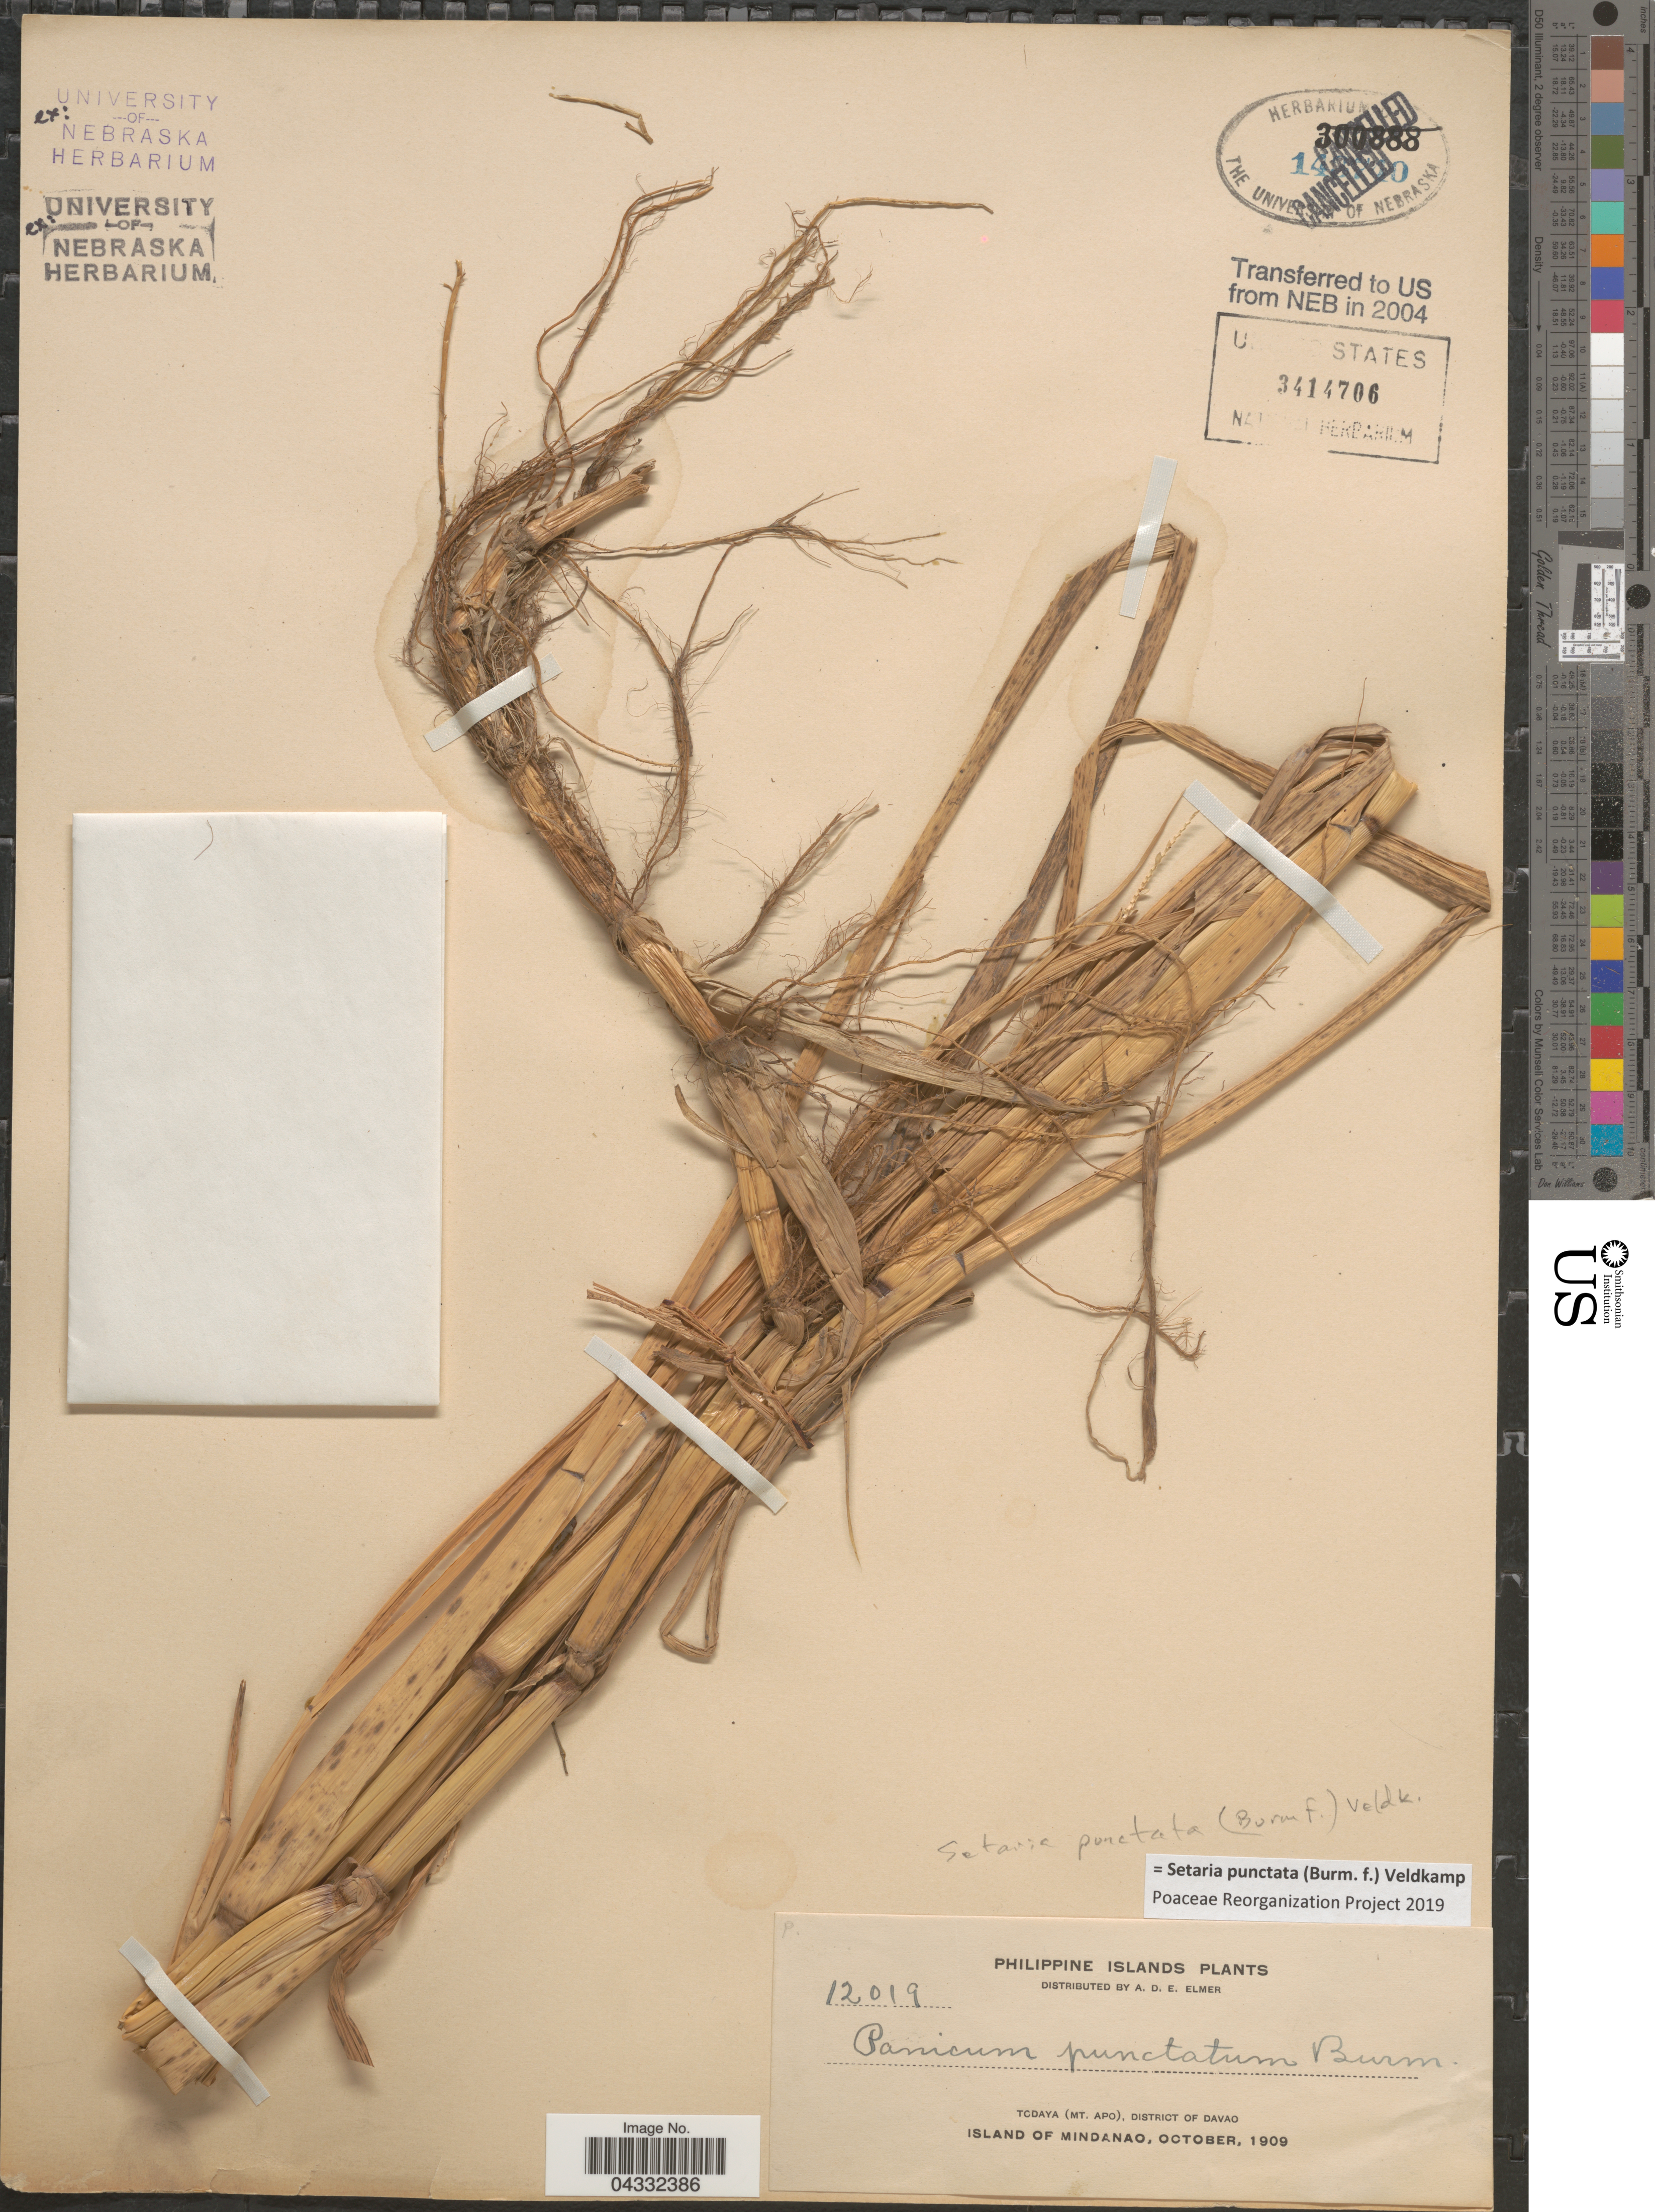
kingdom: Plantae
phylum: Tracheophyta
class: Liliopsida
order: Poales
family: Poaceae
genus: Setaria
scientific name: Setaria punctata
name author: (Burm. f.) Veldkamp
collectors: A. D. E. Elmer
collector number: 12019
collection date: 1909-10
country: Philippines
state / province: Davao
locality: Philippine Islands. Todaya (Mt. Apo), District of Davao. Island of Mindanao.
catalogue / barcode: US 3414706